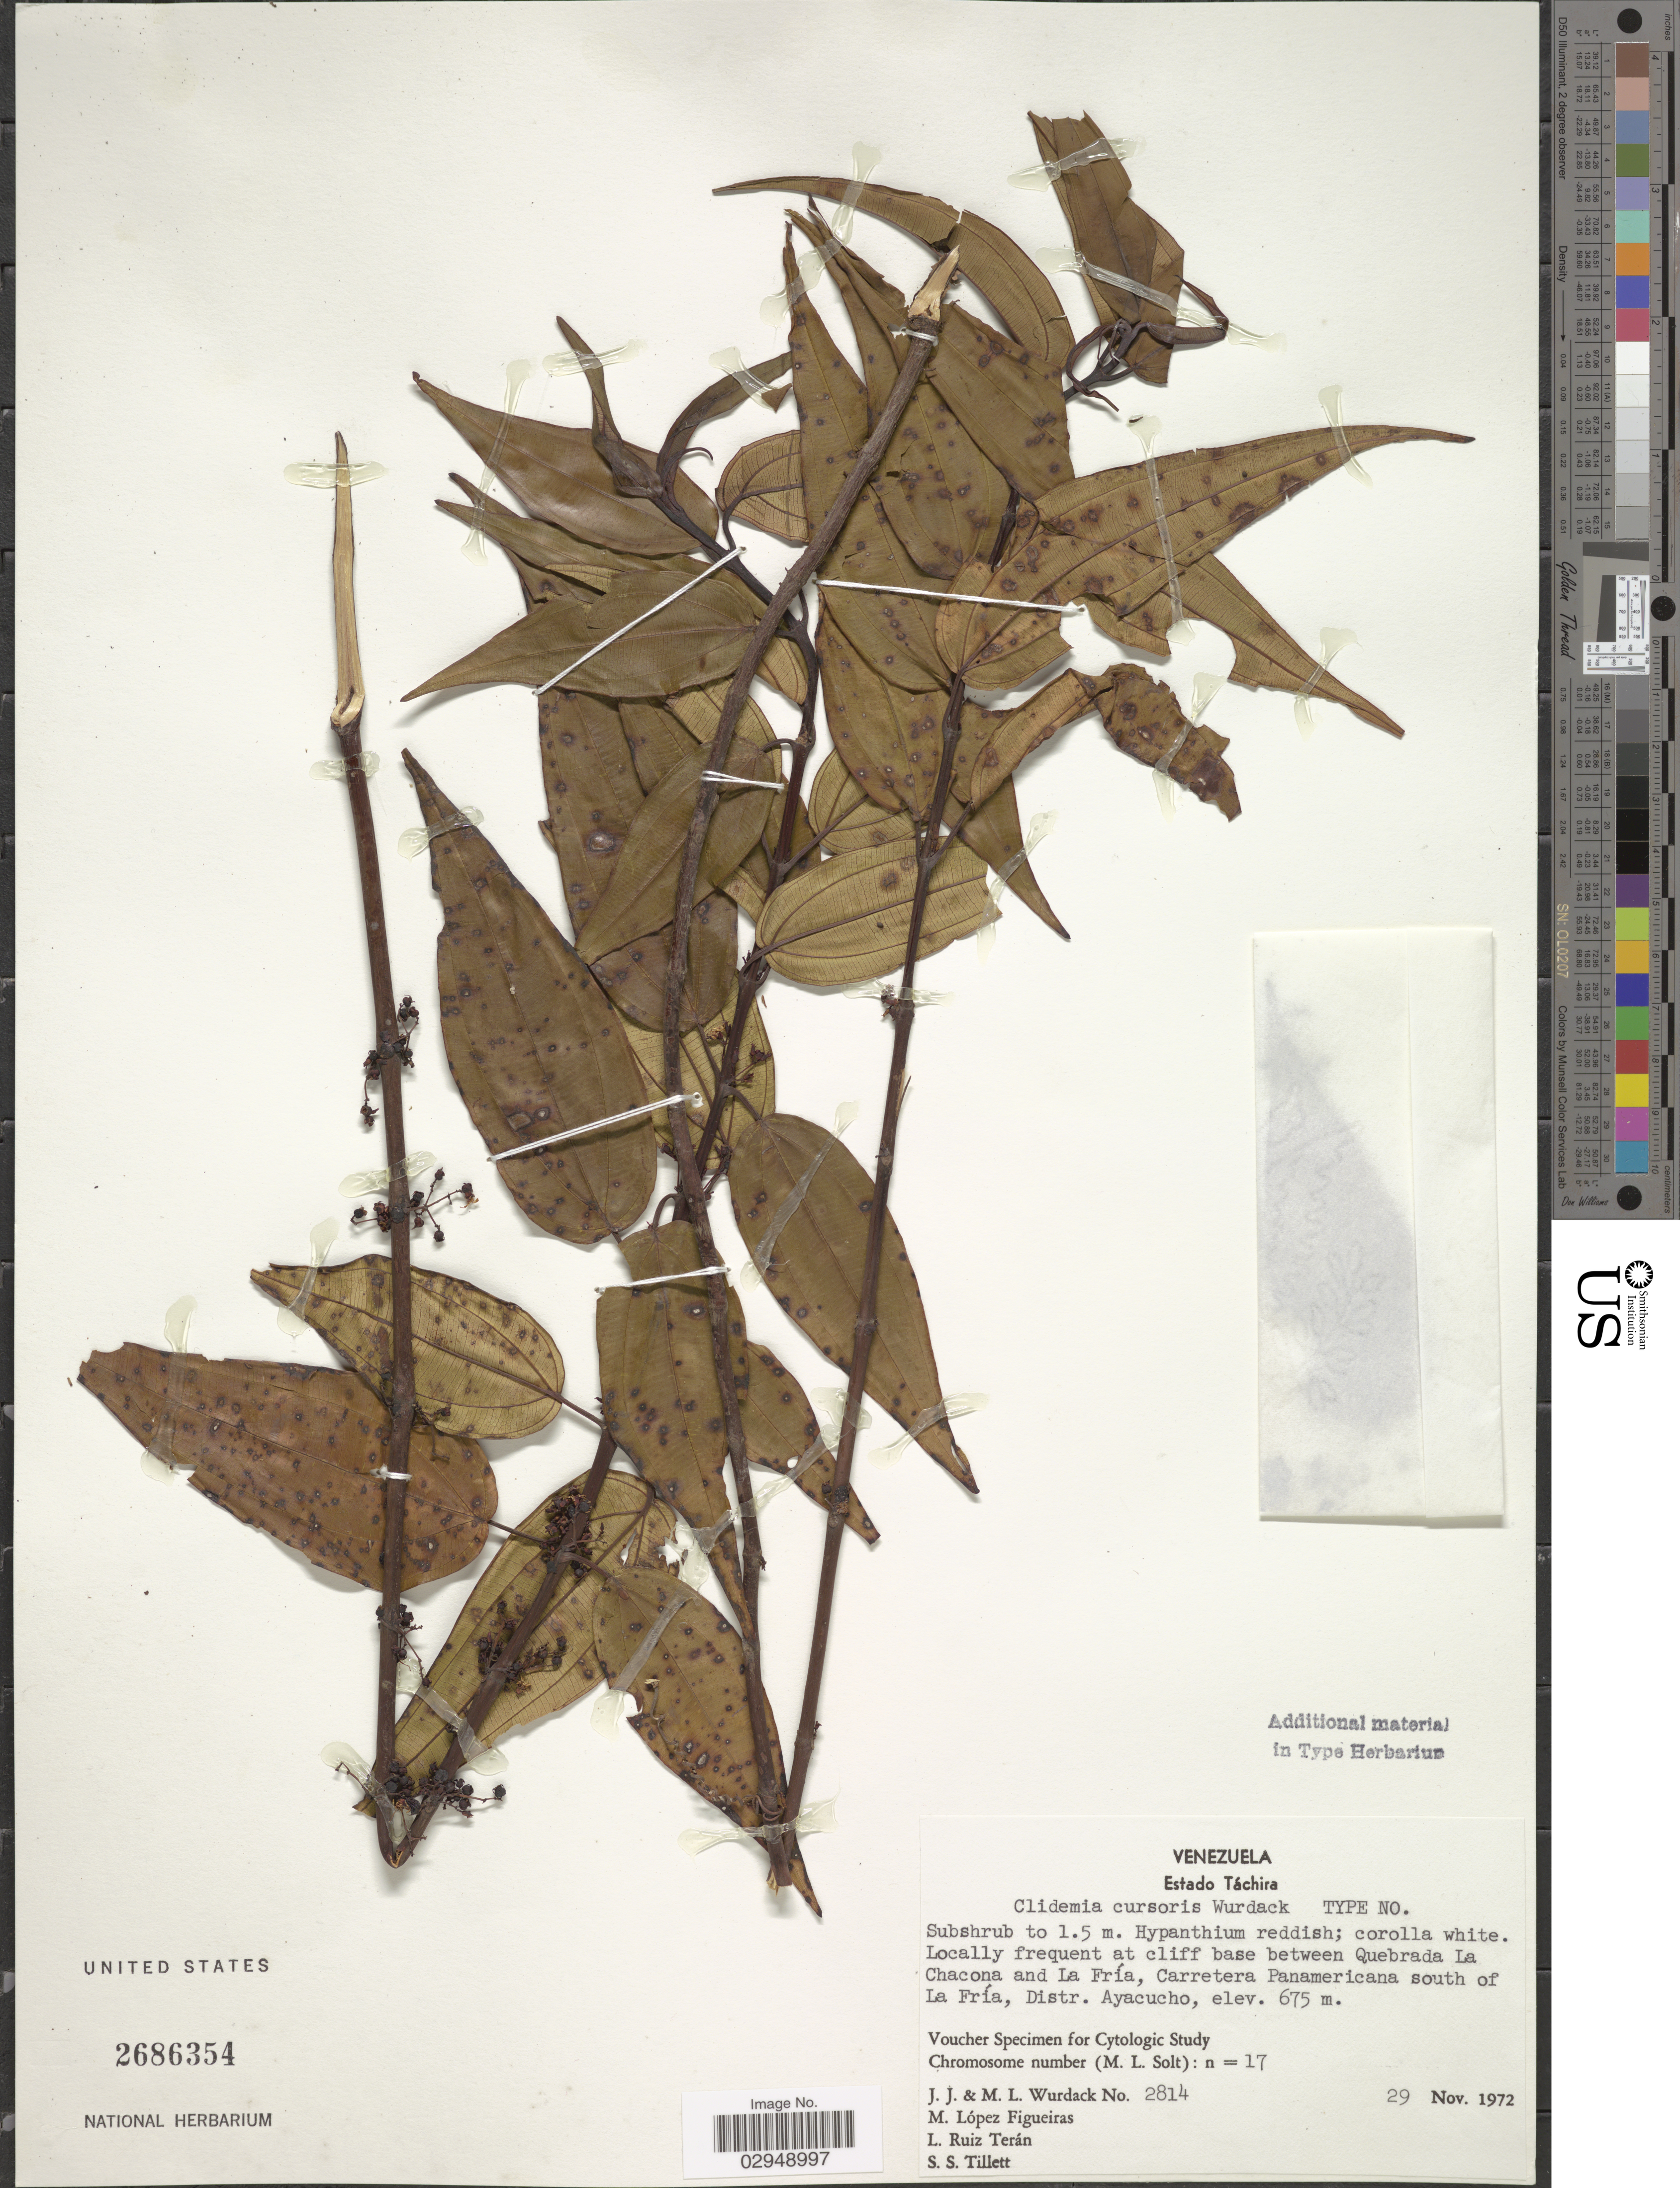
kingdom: Plantae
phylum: Tracheophyta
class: Magnoliopsida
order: Myrtales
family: Melastomataceae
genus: Clidemia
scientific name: Clidemia cursoris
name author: Wurdack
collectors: J. J. Wurdack, M. L. Wurdack, M. López Figueiras & L. E. Ruíz-Terán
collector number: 2814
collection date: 1972-11-29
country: Venezuela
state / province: Tachira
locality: Locally frequent at cliff base between Quebrada La Chacona and La Fría, Carretera Panamericana south of La Fría, Distr. Ayacucho.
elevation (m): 675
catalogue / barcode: US 2686354